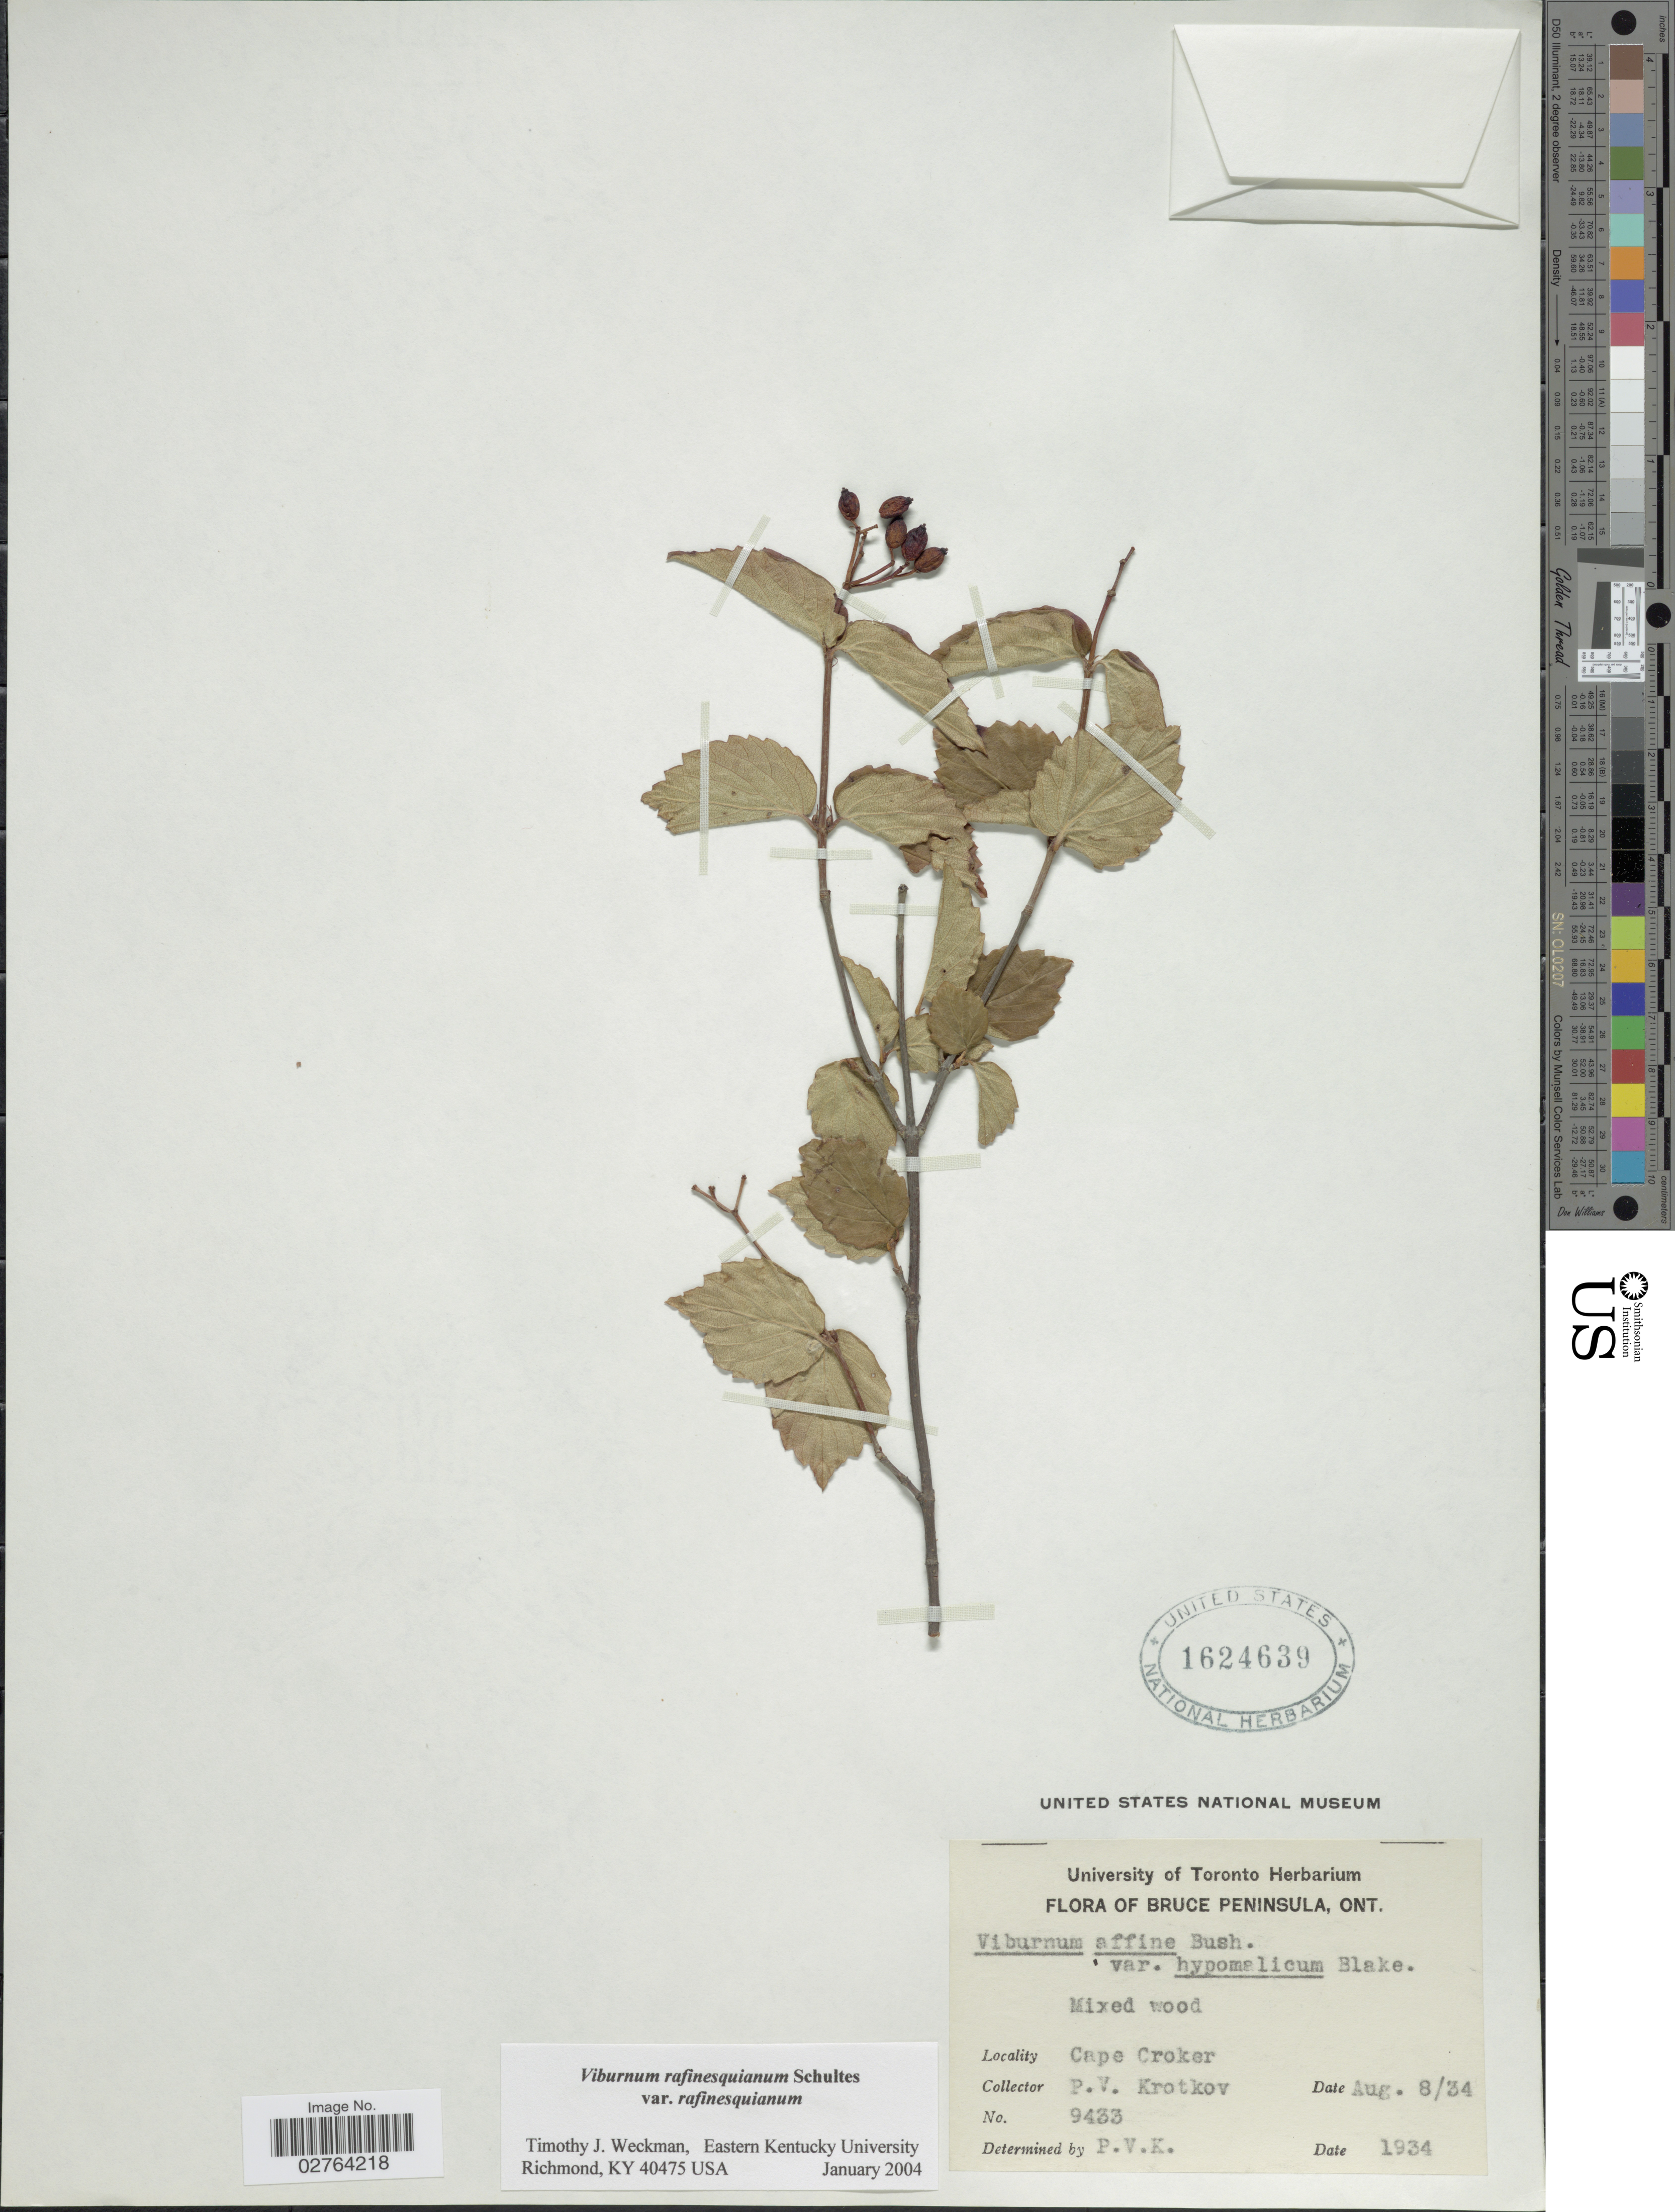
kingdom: Plantae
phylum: Tracheophyta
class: Magnoliopsida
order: Dipsacales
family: Viburnaceae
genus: Viburnum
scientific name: Viburnum rafinesqueanum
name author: Schult.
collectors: P. V. Krotkov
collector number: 9433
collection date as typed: Transcribed d/m/y: 8/8/34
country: Canada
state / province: Ontario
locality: Bruce Peninsula, Ont., Cape Croker.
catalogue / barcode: US 1624639